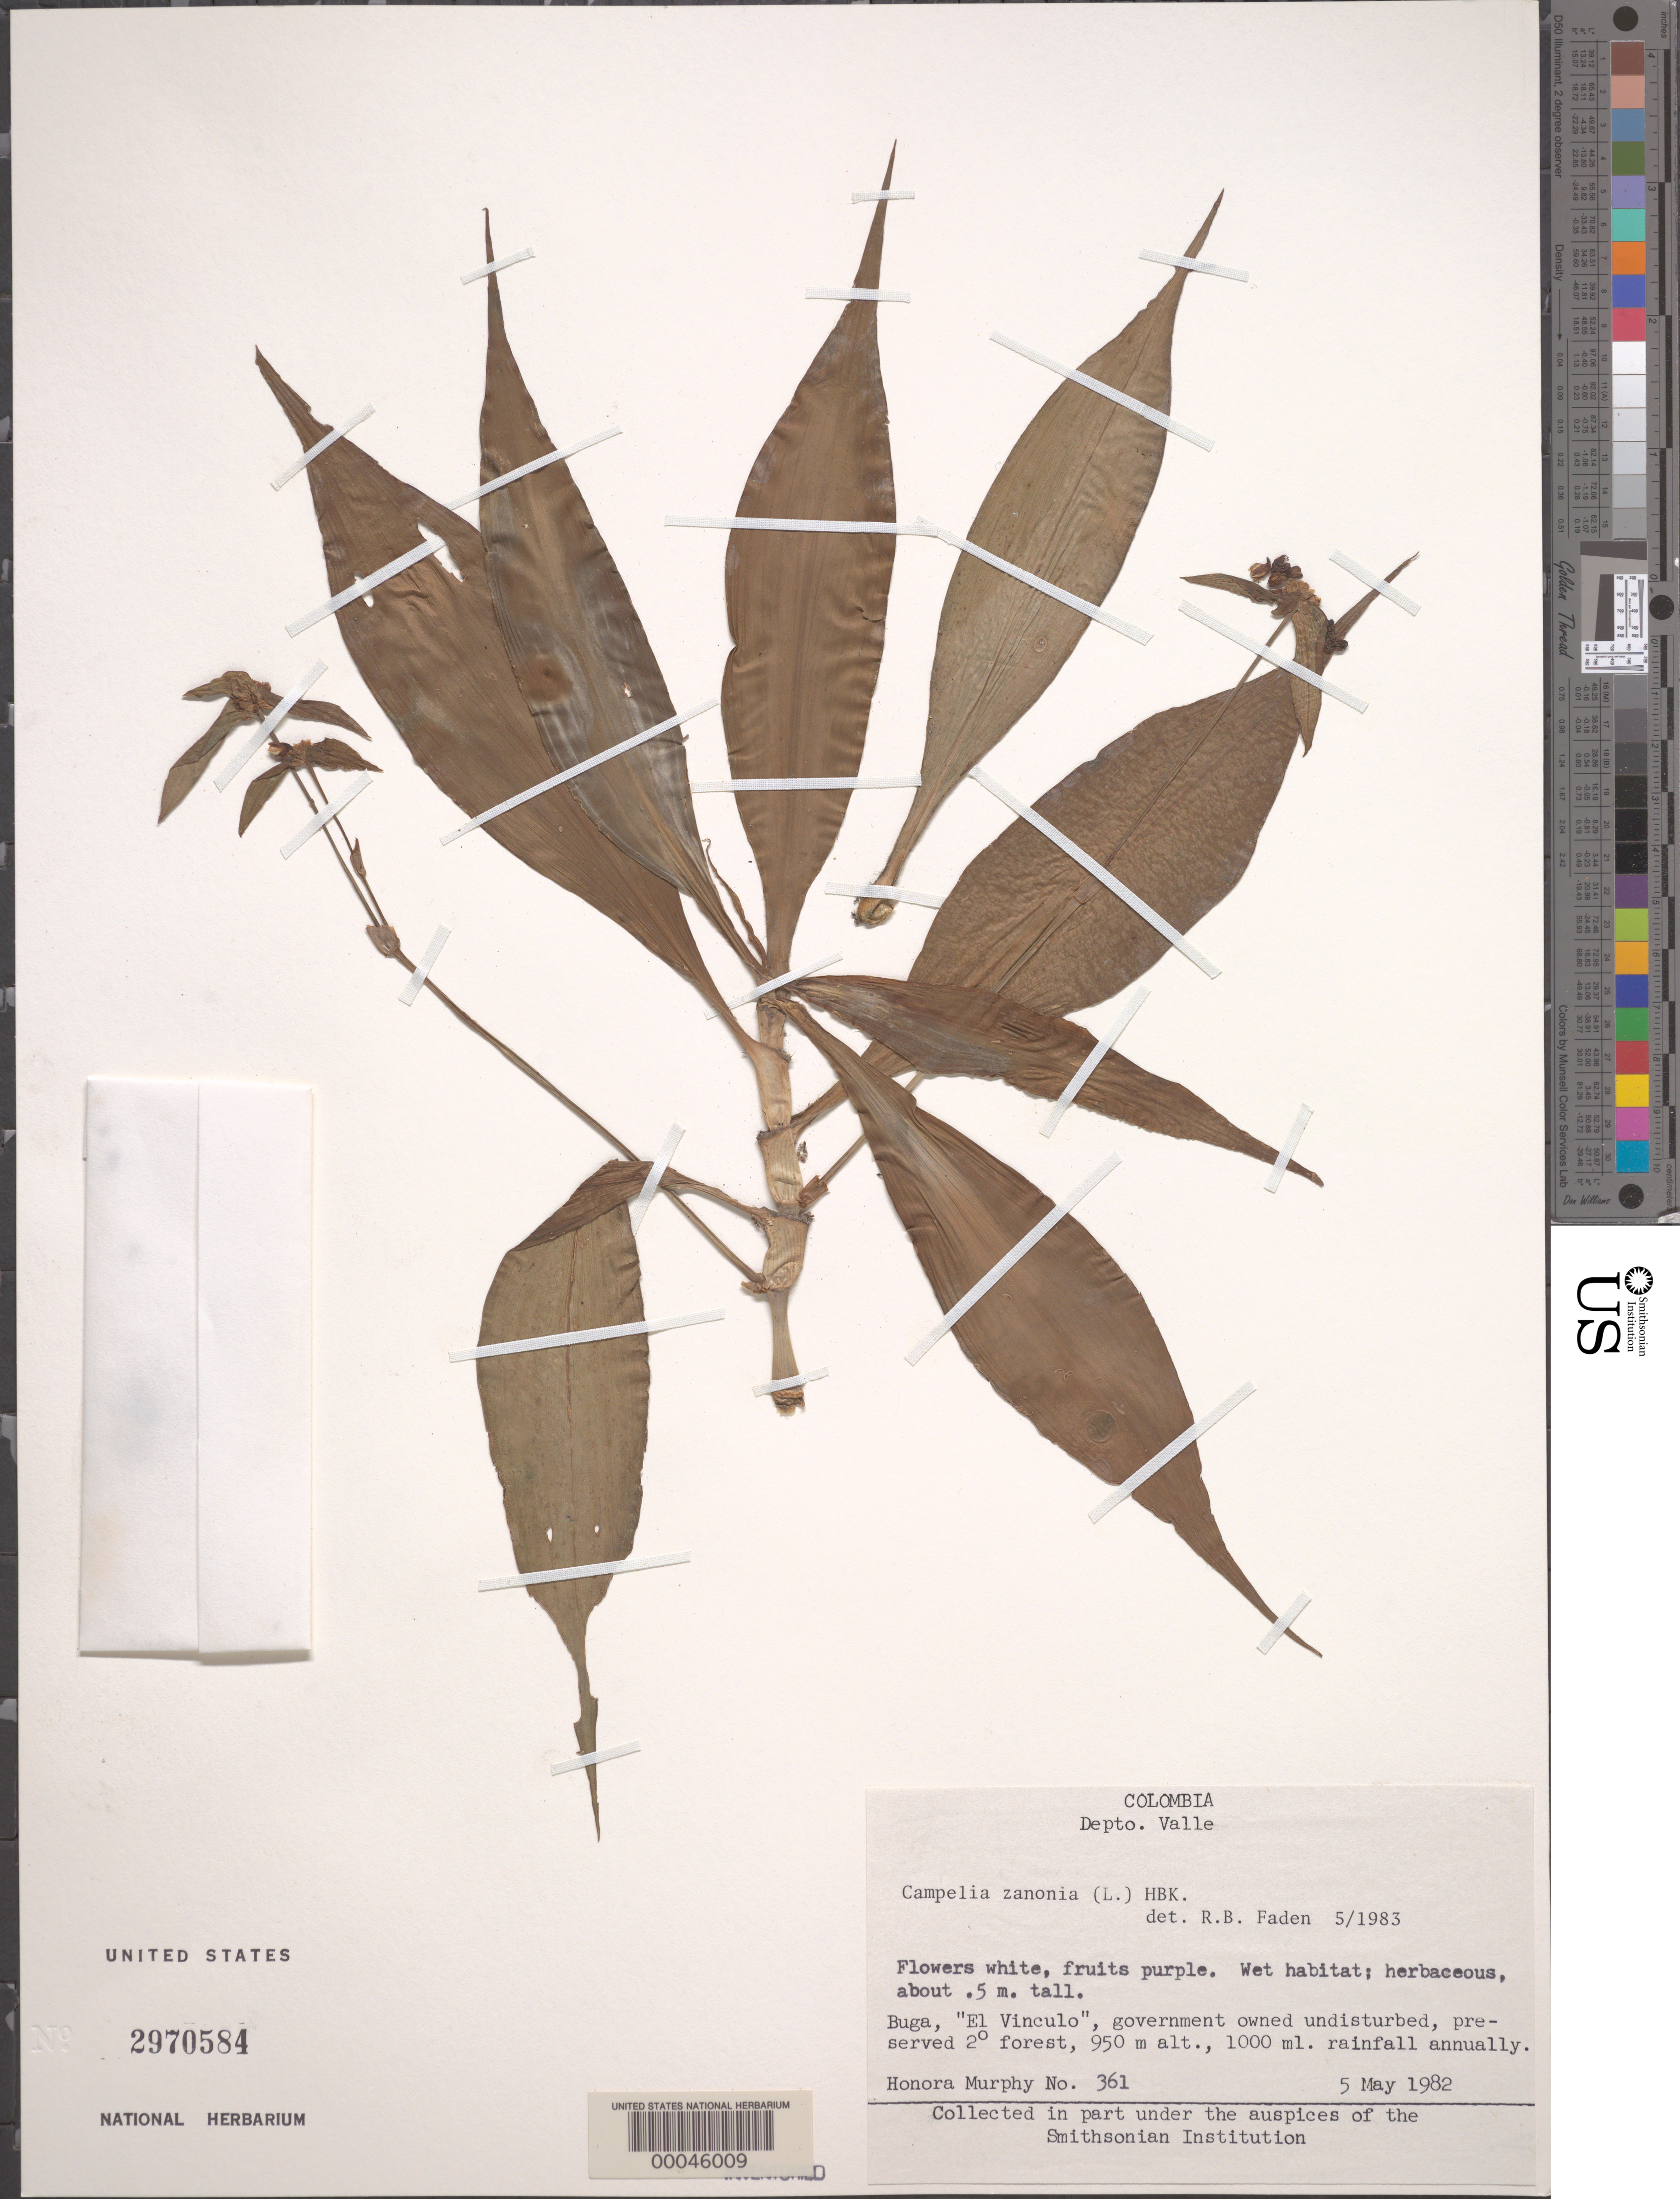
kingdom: Plantae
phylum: Tracheophyta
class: Liliopsida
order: Commelinales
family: Commelinaceae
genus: Tradescantia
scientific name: Tradescantia zanonia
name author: (L.) Sw.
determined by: Faden, Robert B., (US), Smithsonian Institution - National Museum of Natural History (UNITED STATES)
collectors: H. Murphy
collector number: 361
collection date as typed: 05 May 1982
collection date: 1982-05-05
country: Colombia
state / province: Valle del Cauca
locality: Buga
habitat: Wet preserved forest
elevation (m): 950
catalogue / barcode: US 2970584